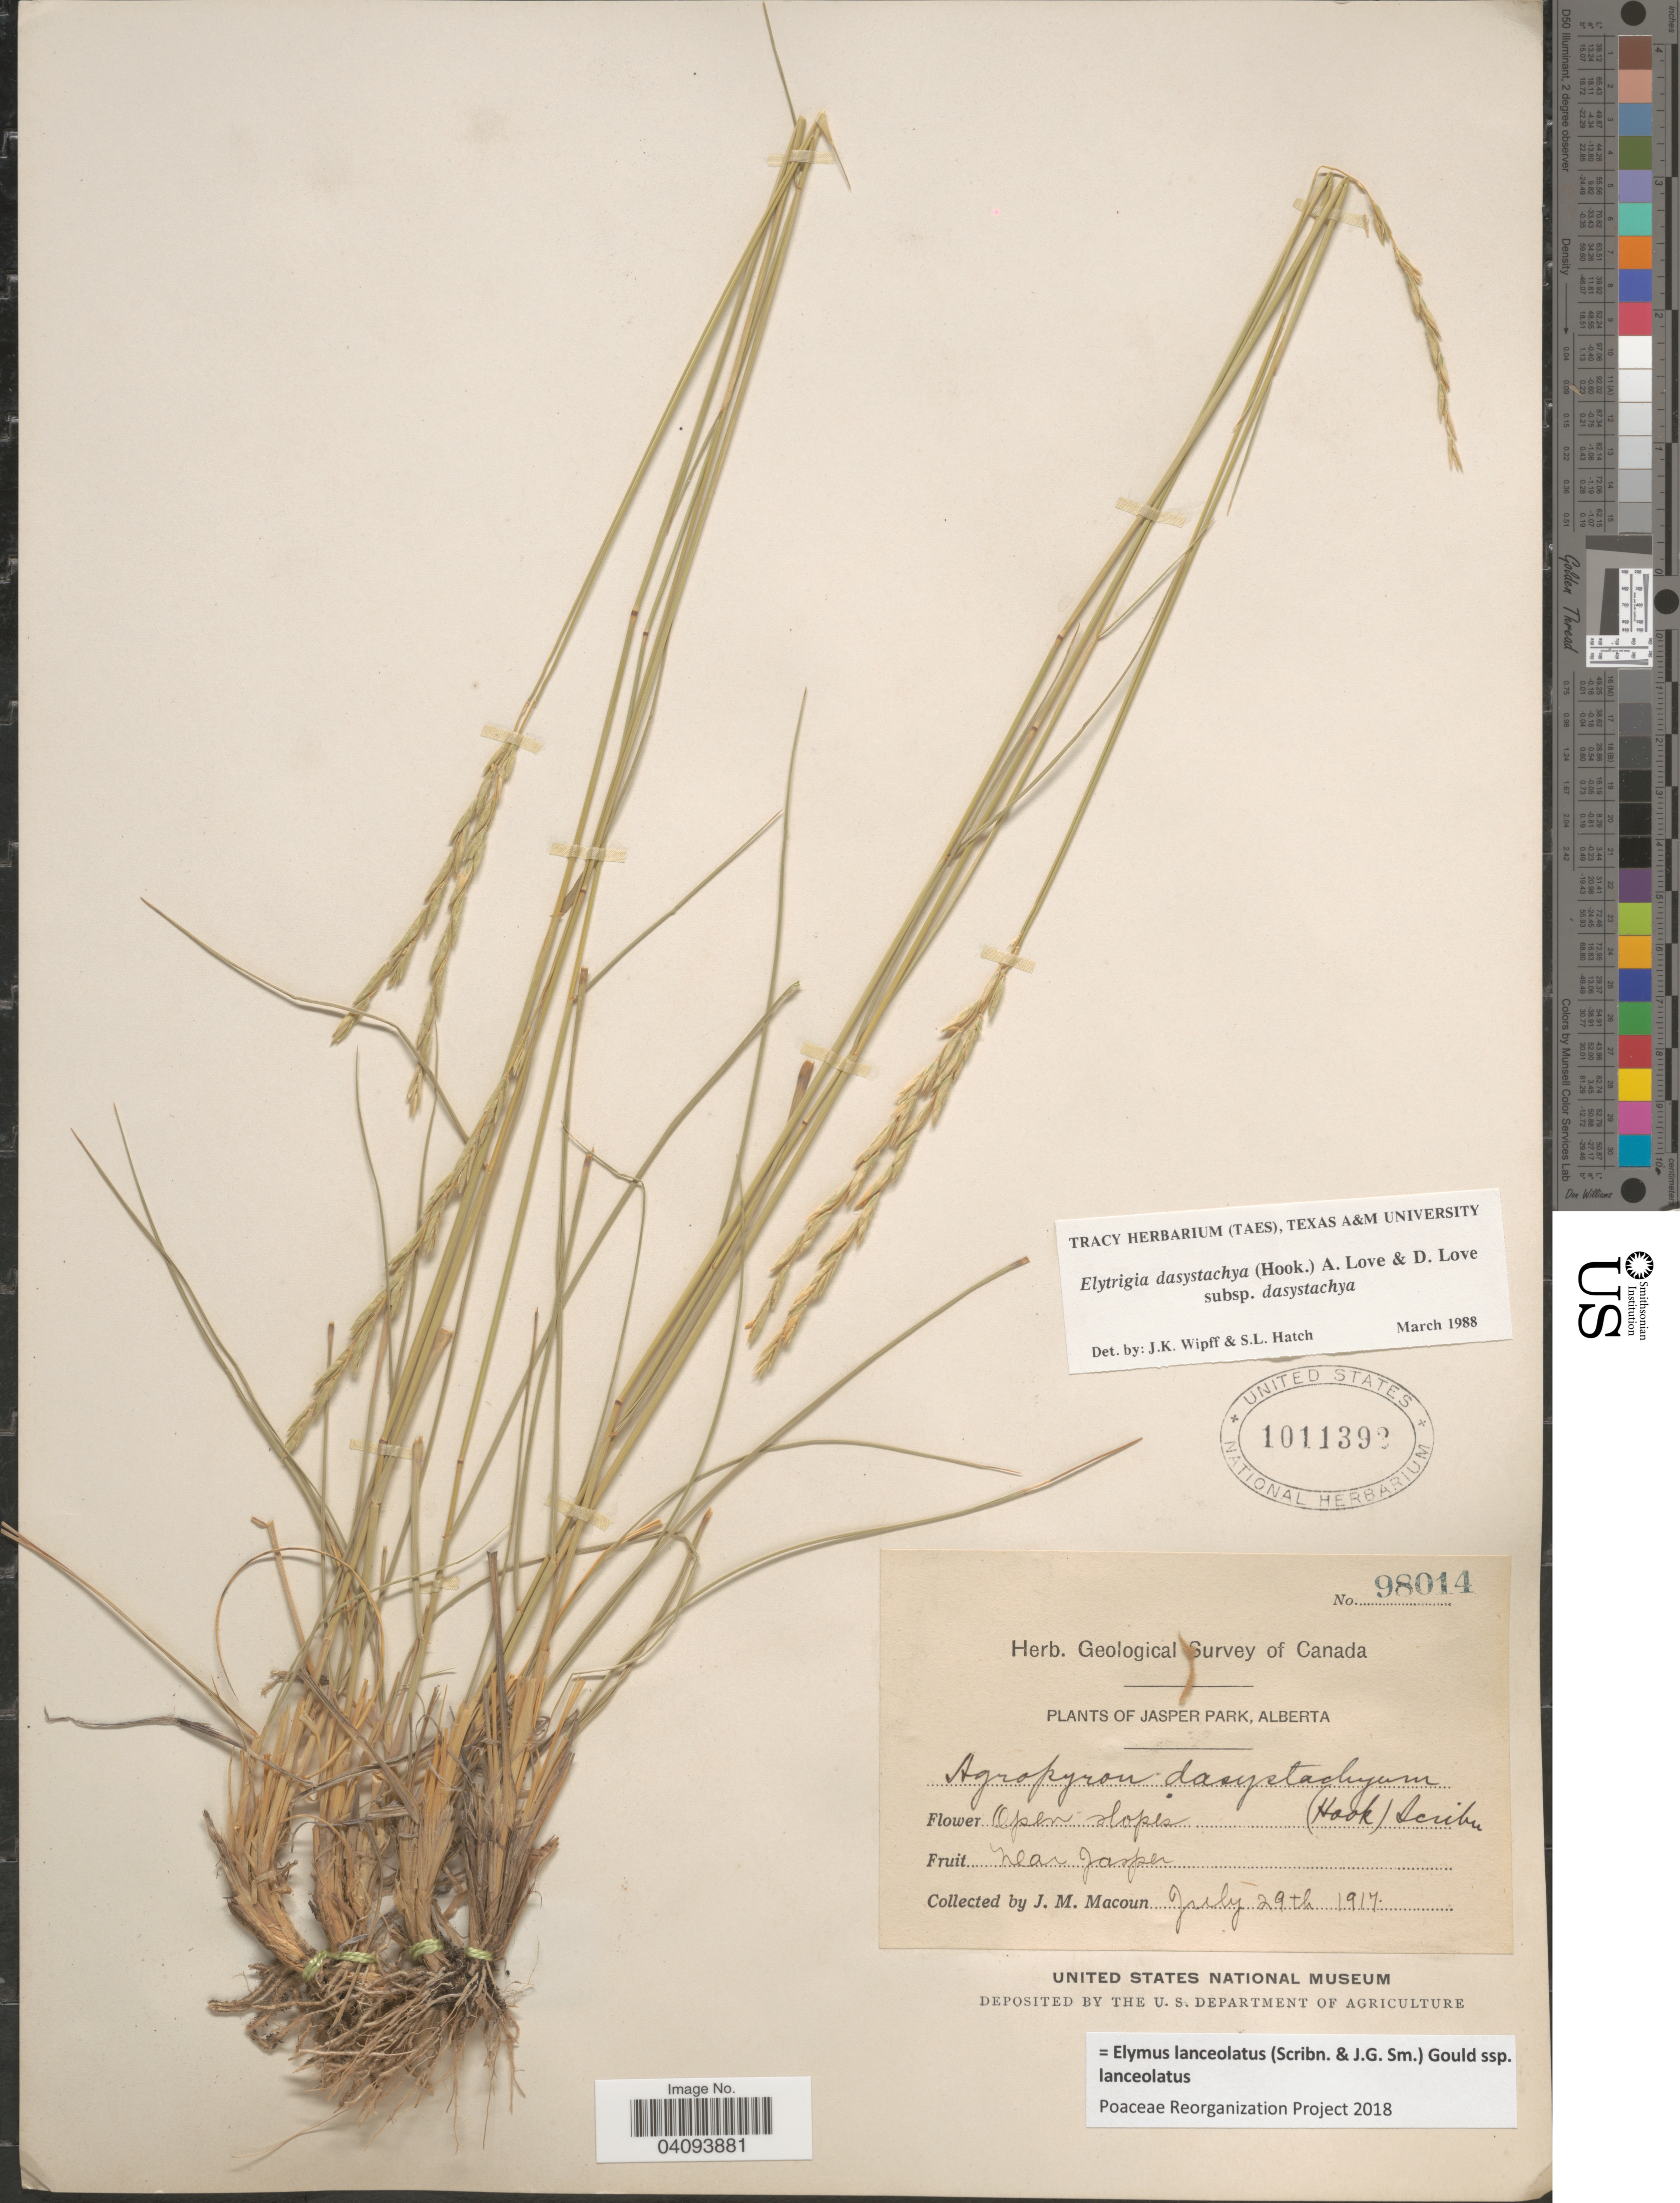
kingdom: Plantae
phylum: Tracheophyta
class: Liliopsida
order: Poales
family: Poaceae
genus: Elymus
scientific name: Elymus lanceolatus subsp. lanceolatus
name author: (Scribn. & J.G. Sm.) Gould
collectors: J. M. Macoun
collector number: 98014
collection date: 1917-07-29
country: Canada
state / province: Alberta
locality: Geological Survey of Canada. Jasper Park. Near Jasper.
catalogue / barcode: US 1011392